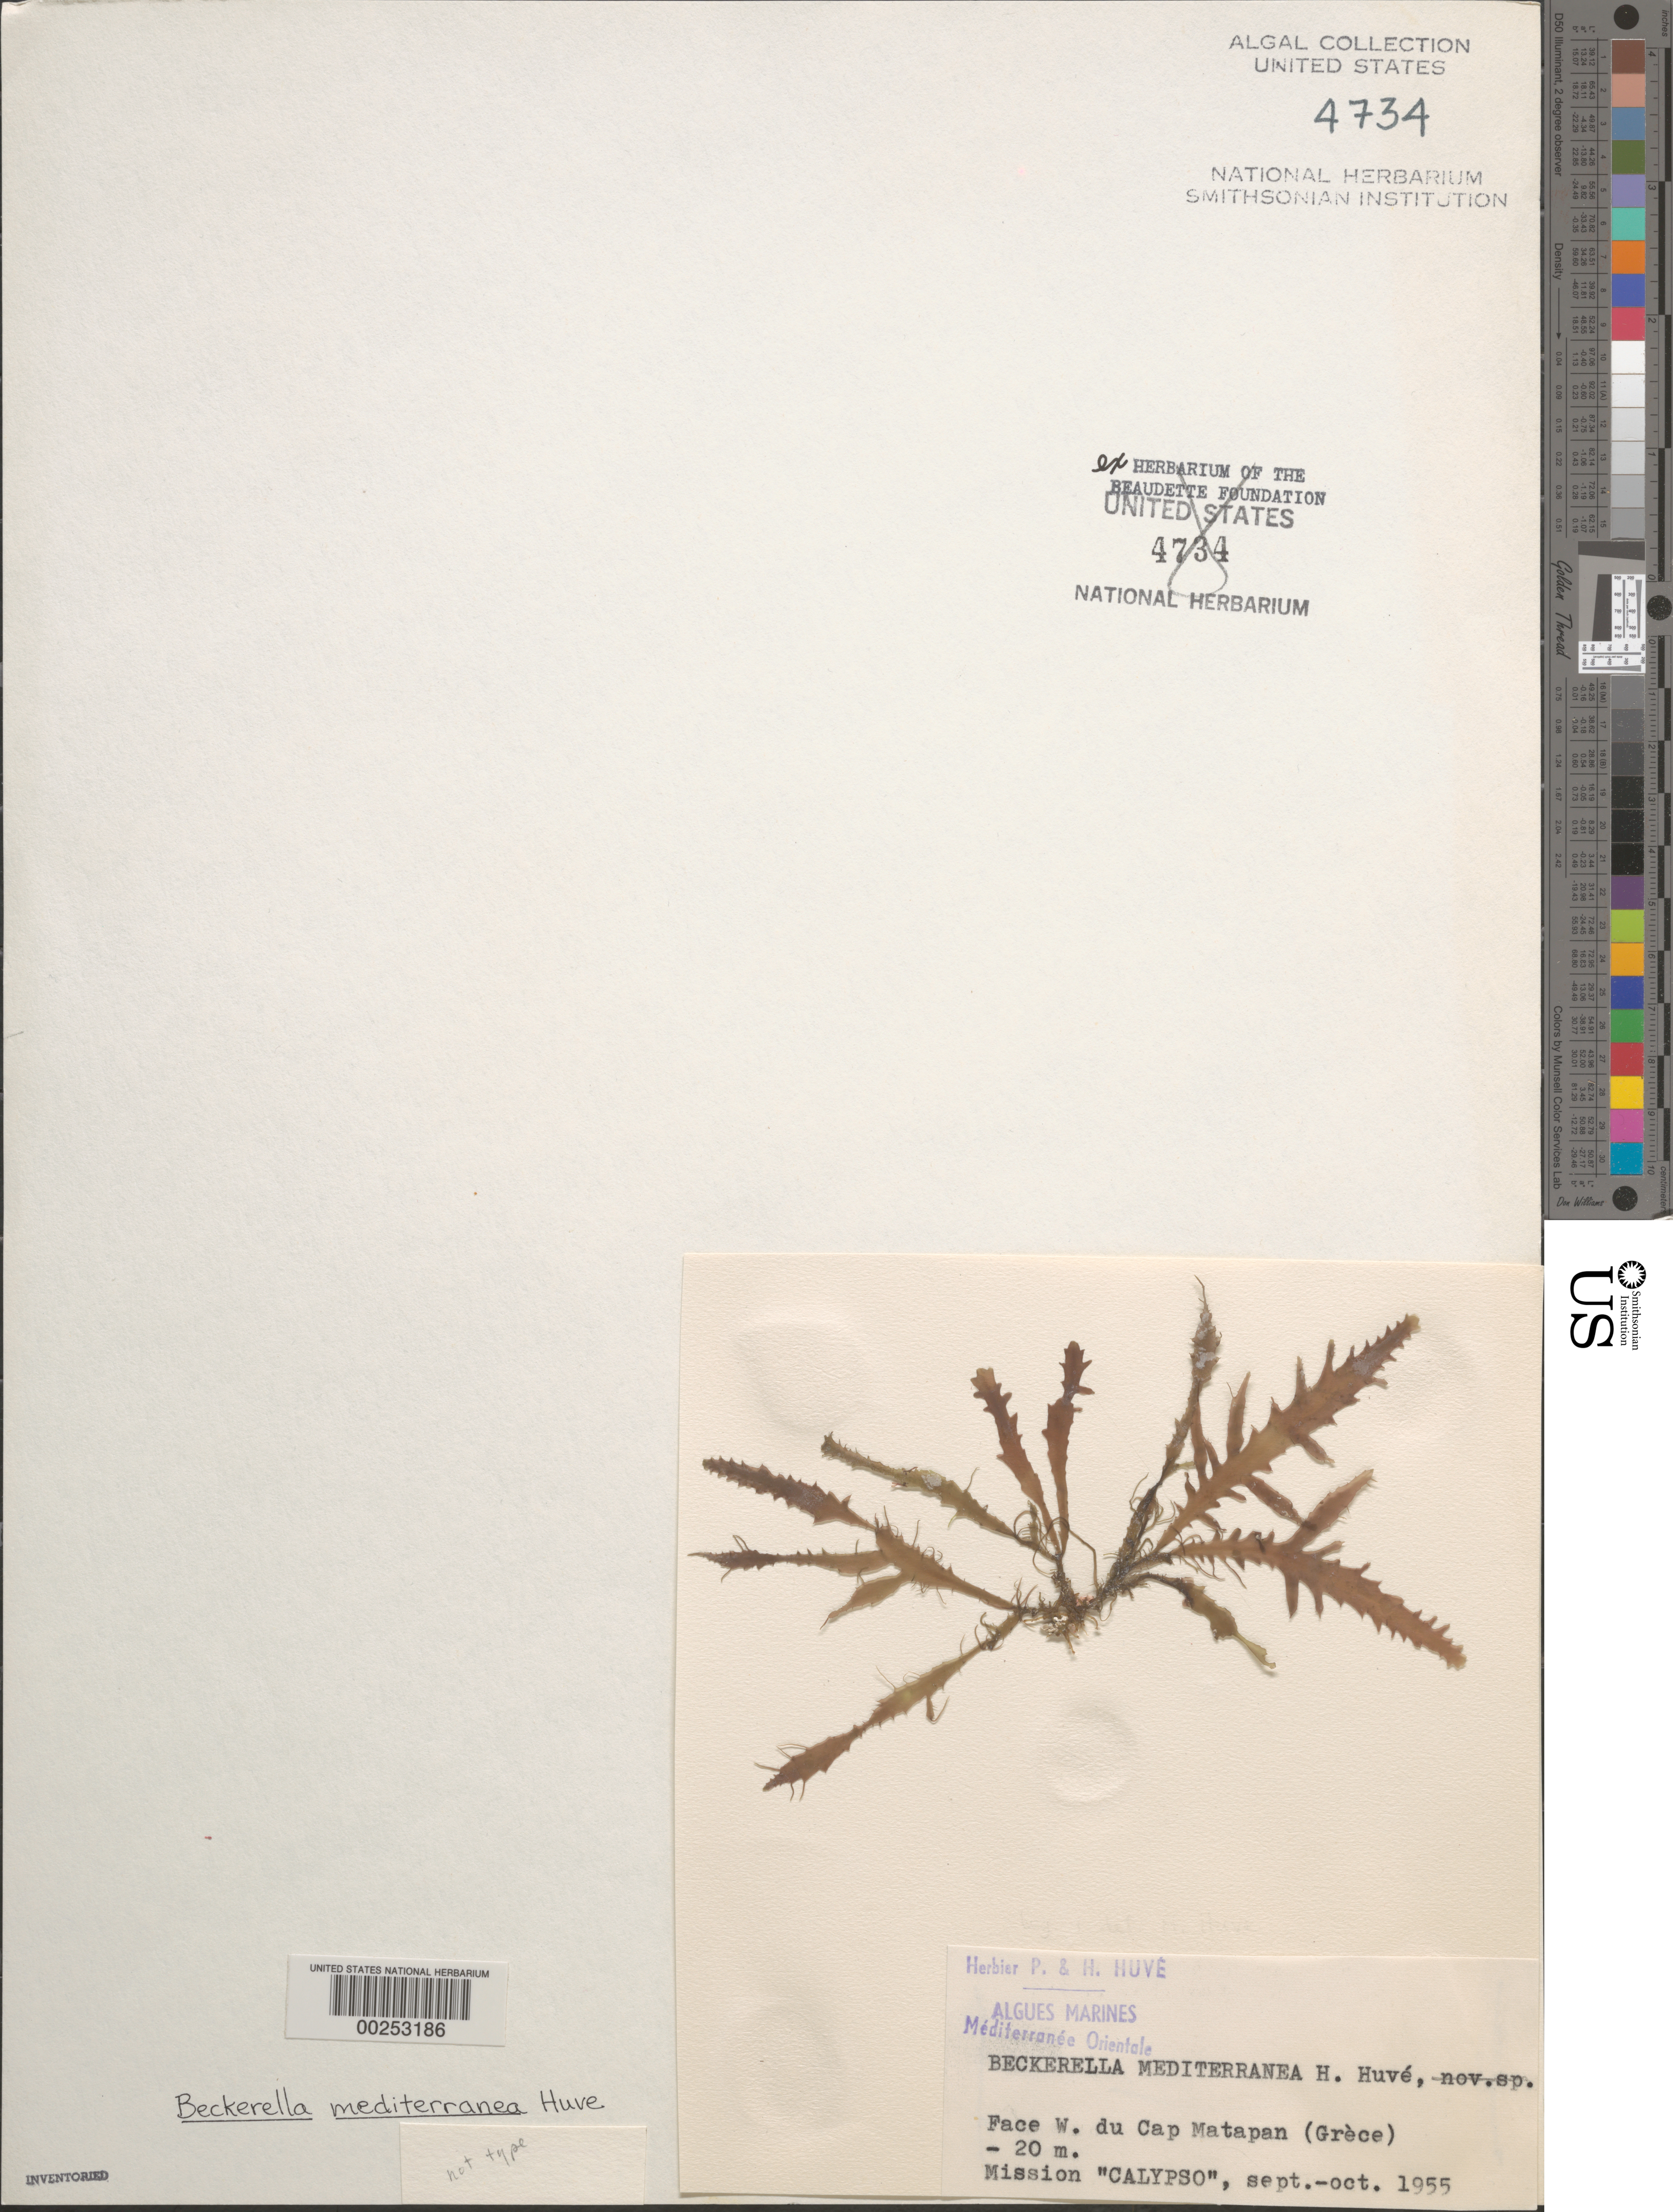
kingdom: Plantae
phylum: Rhodophyta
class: Florideophyceae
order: Gelidiales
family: Gelidiaceae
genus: Ptilophora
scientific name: Ptilophora dentata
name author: (Kützing) Alongi et al.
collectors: P. Huve & H. Huve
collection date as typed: Sep 1955 TO -- Oct 1955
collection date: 1955-09/1955-10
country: Greece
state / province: Peloponnese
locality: Cape Tainaron (Cap Matapan)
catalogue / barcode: US 4734